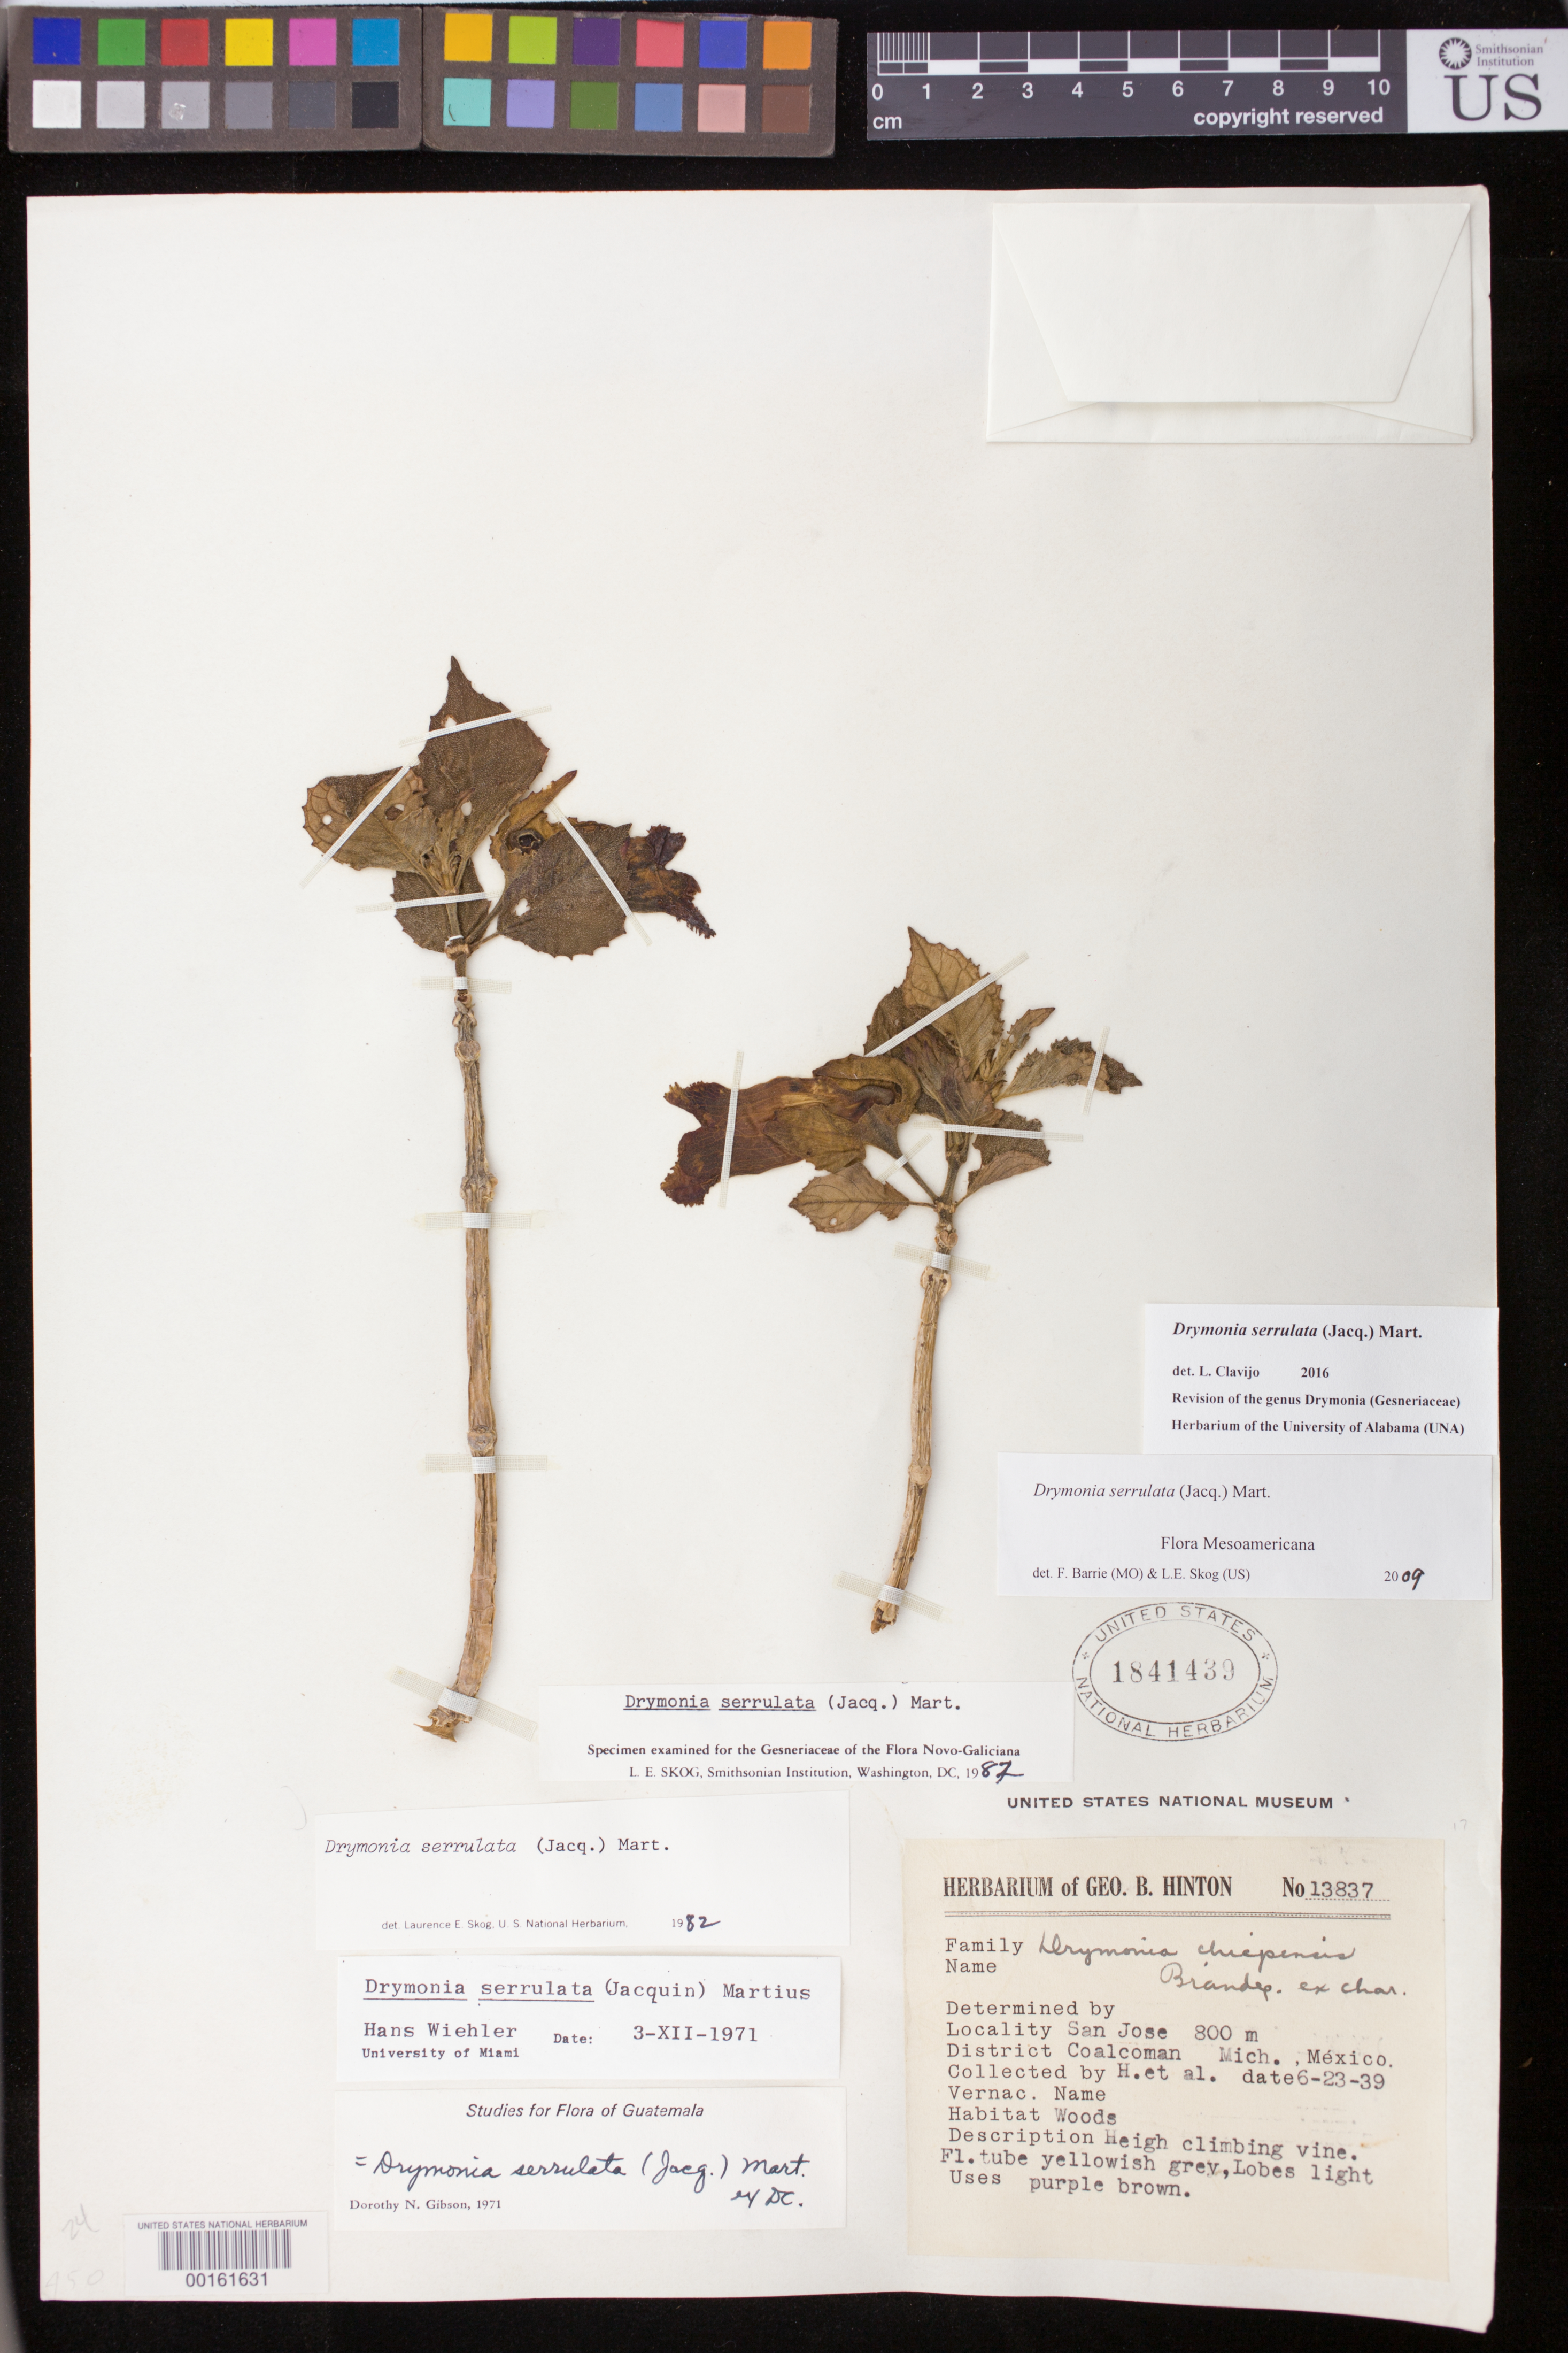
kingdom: Plantae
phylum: Tracheophyta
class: Magnoliopsida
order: Lamiales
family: Gesneriaceae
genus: Drymonia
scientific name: Drymonia serrulata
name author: (Jacq.) Mart.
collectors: G. B. Hinton & et al.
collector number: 13837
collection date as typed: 23 Jun 1939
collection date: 1939-06-23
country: Mexico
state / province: Michoacan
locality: Coalcoman Dist., San Jose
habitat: Woods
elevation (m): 800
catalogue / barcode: US 1841439